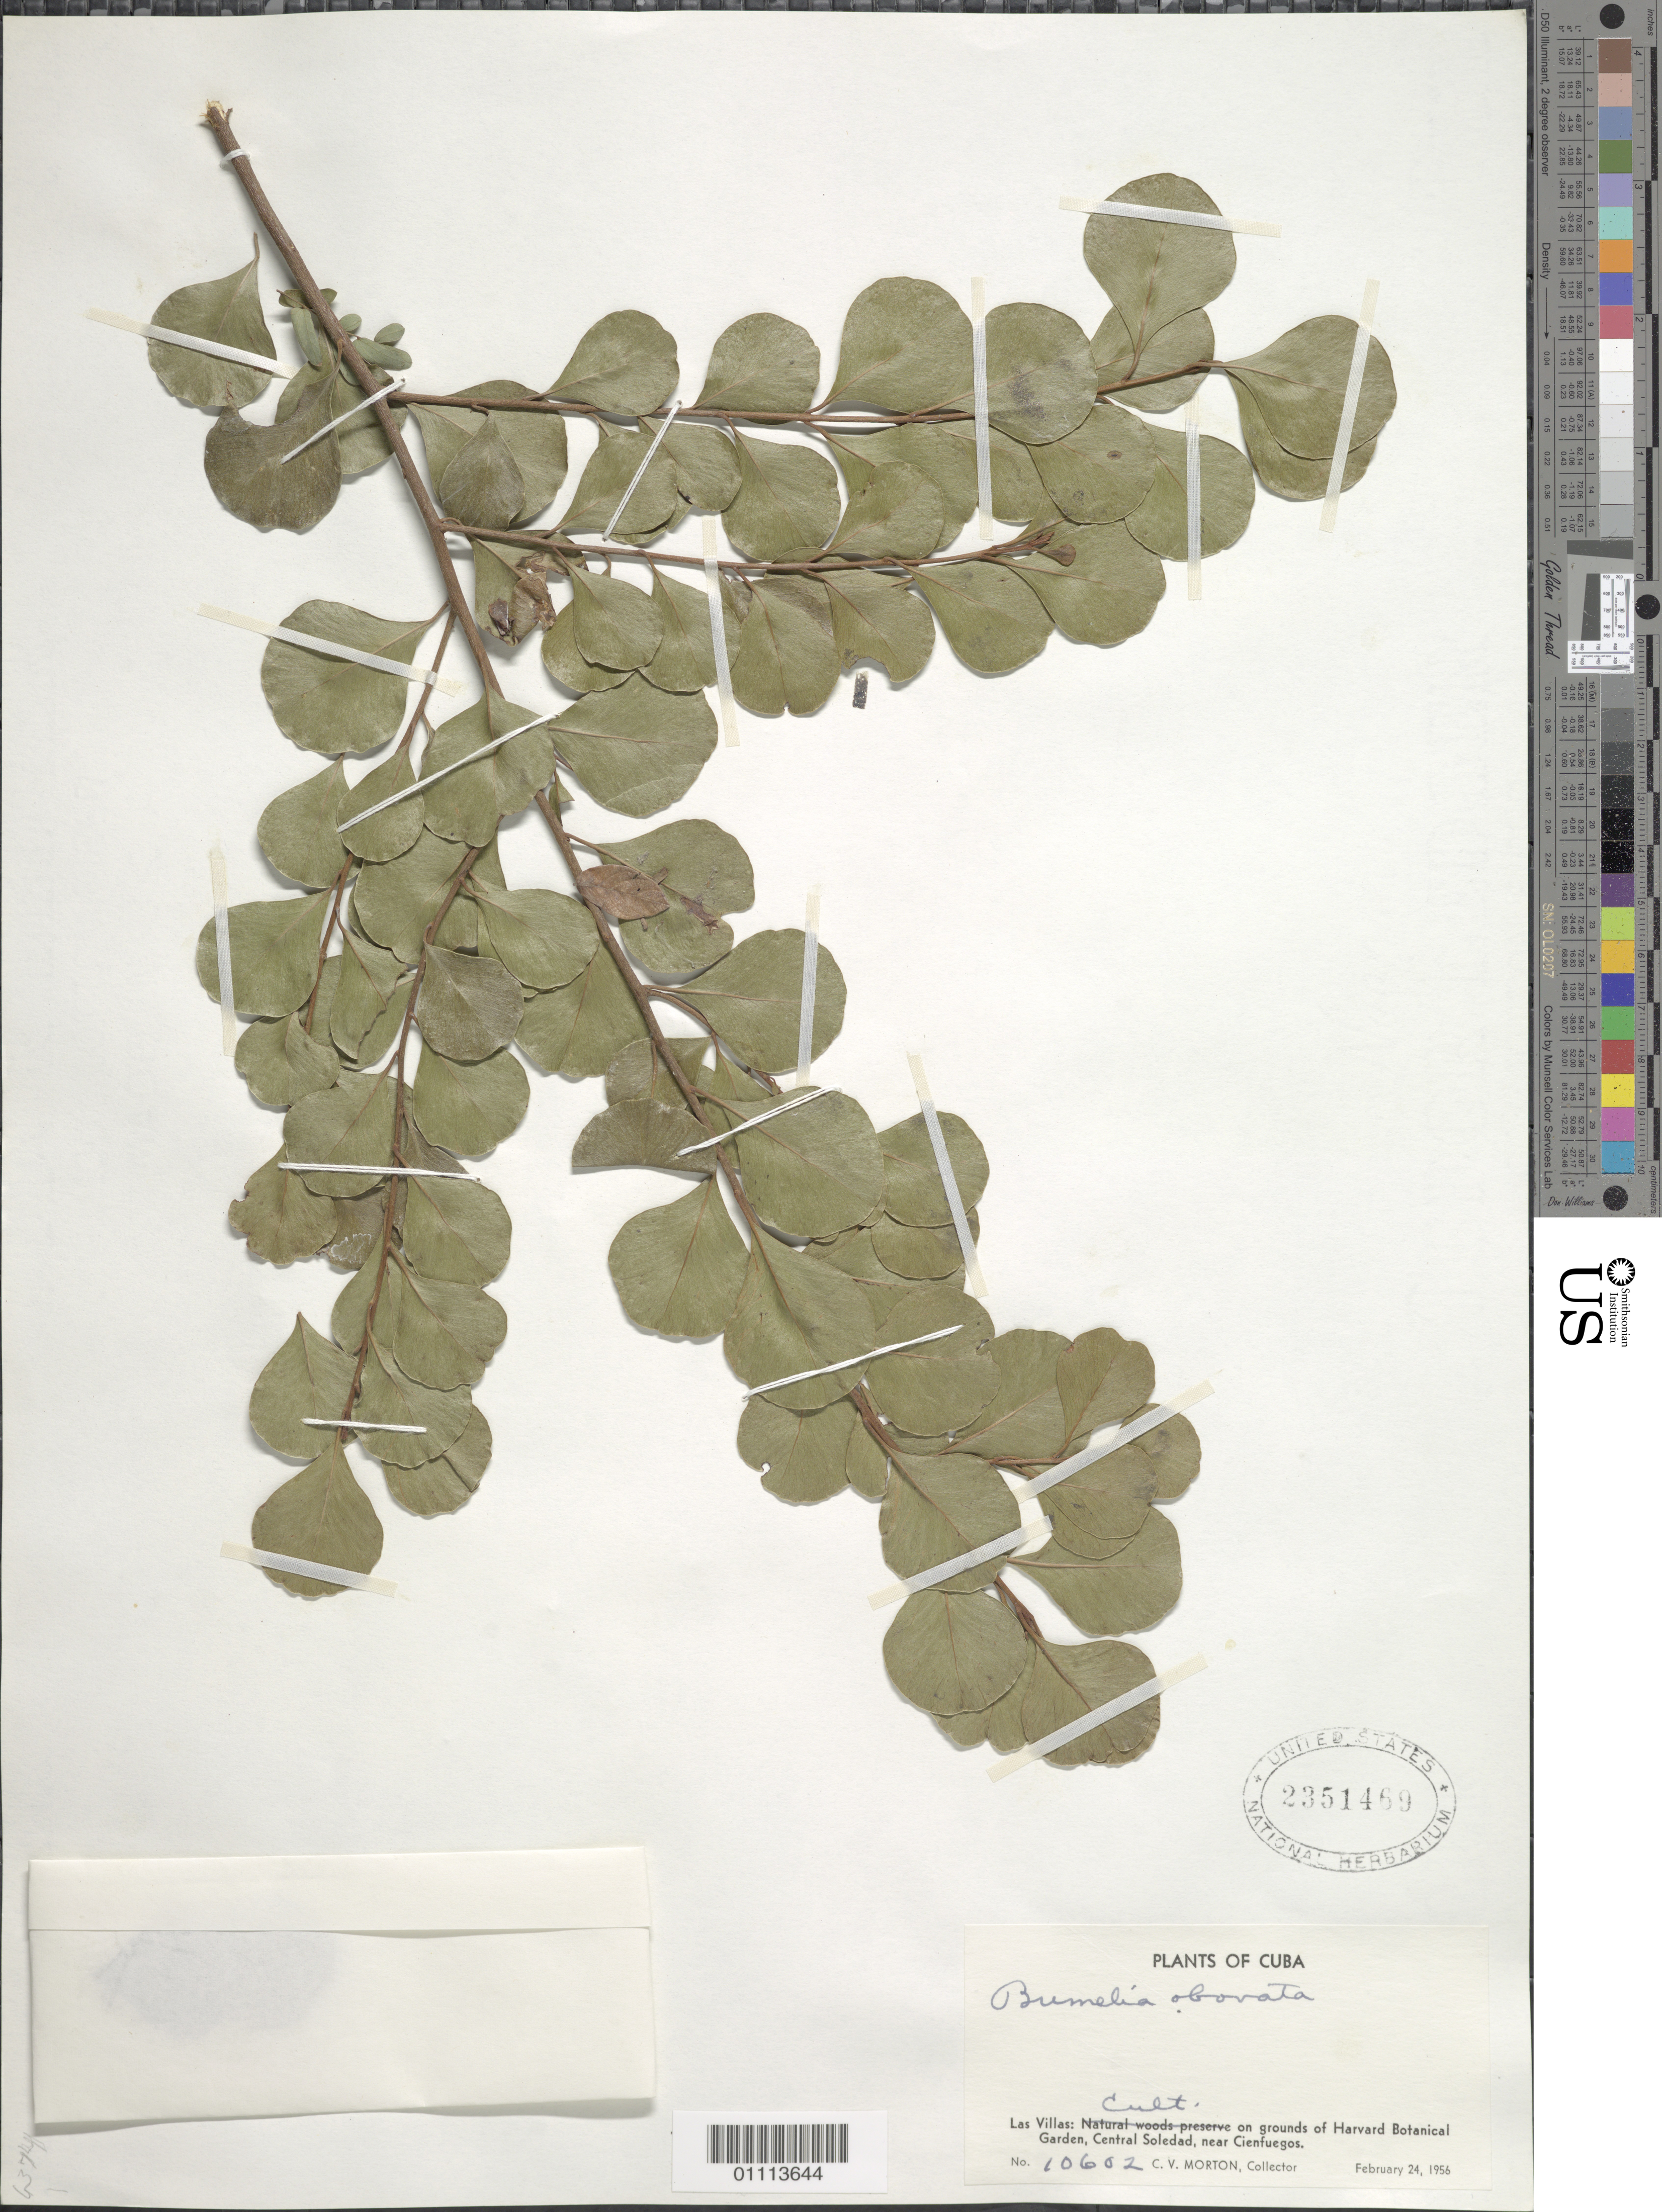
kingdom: Plantae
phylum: Tracheophyta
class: Magnoliopsida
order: Ericales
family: Sapotaceae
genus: Sideroxylon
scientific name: Sideroxylon obovatum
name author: Lam.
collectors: C. V. Morton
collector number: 10602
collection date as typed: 24 Feb 1956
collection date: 1956-02-24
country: Cuba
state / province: Cienfuegos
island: Cuba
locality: Las Villas, Central Soledad, near Cienfuegos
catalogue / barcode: US 2351469